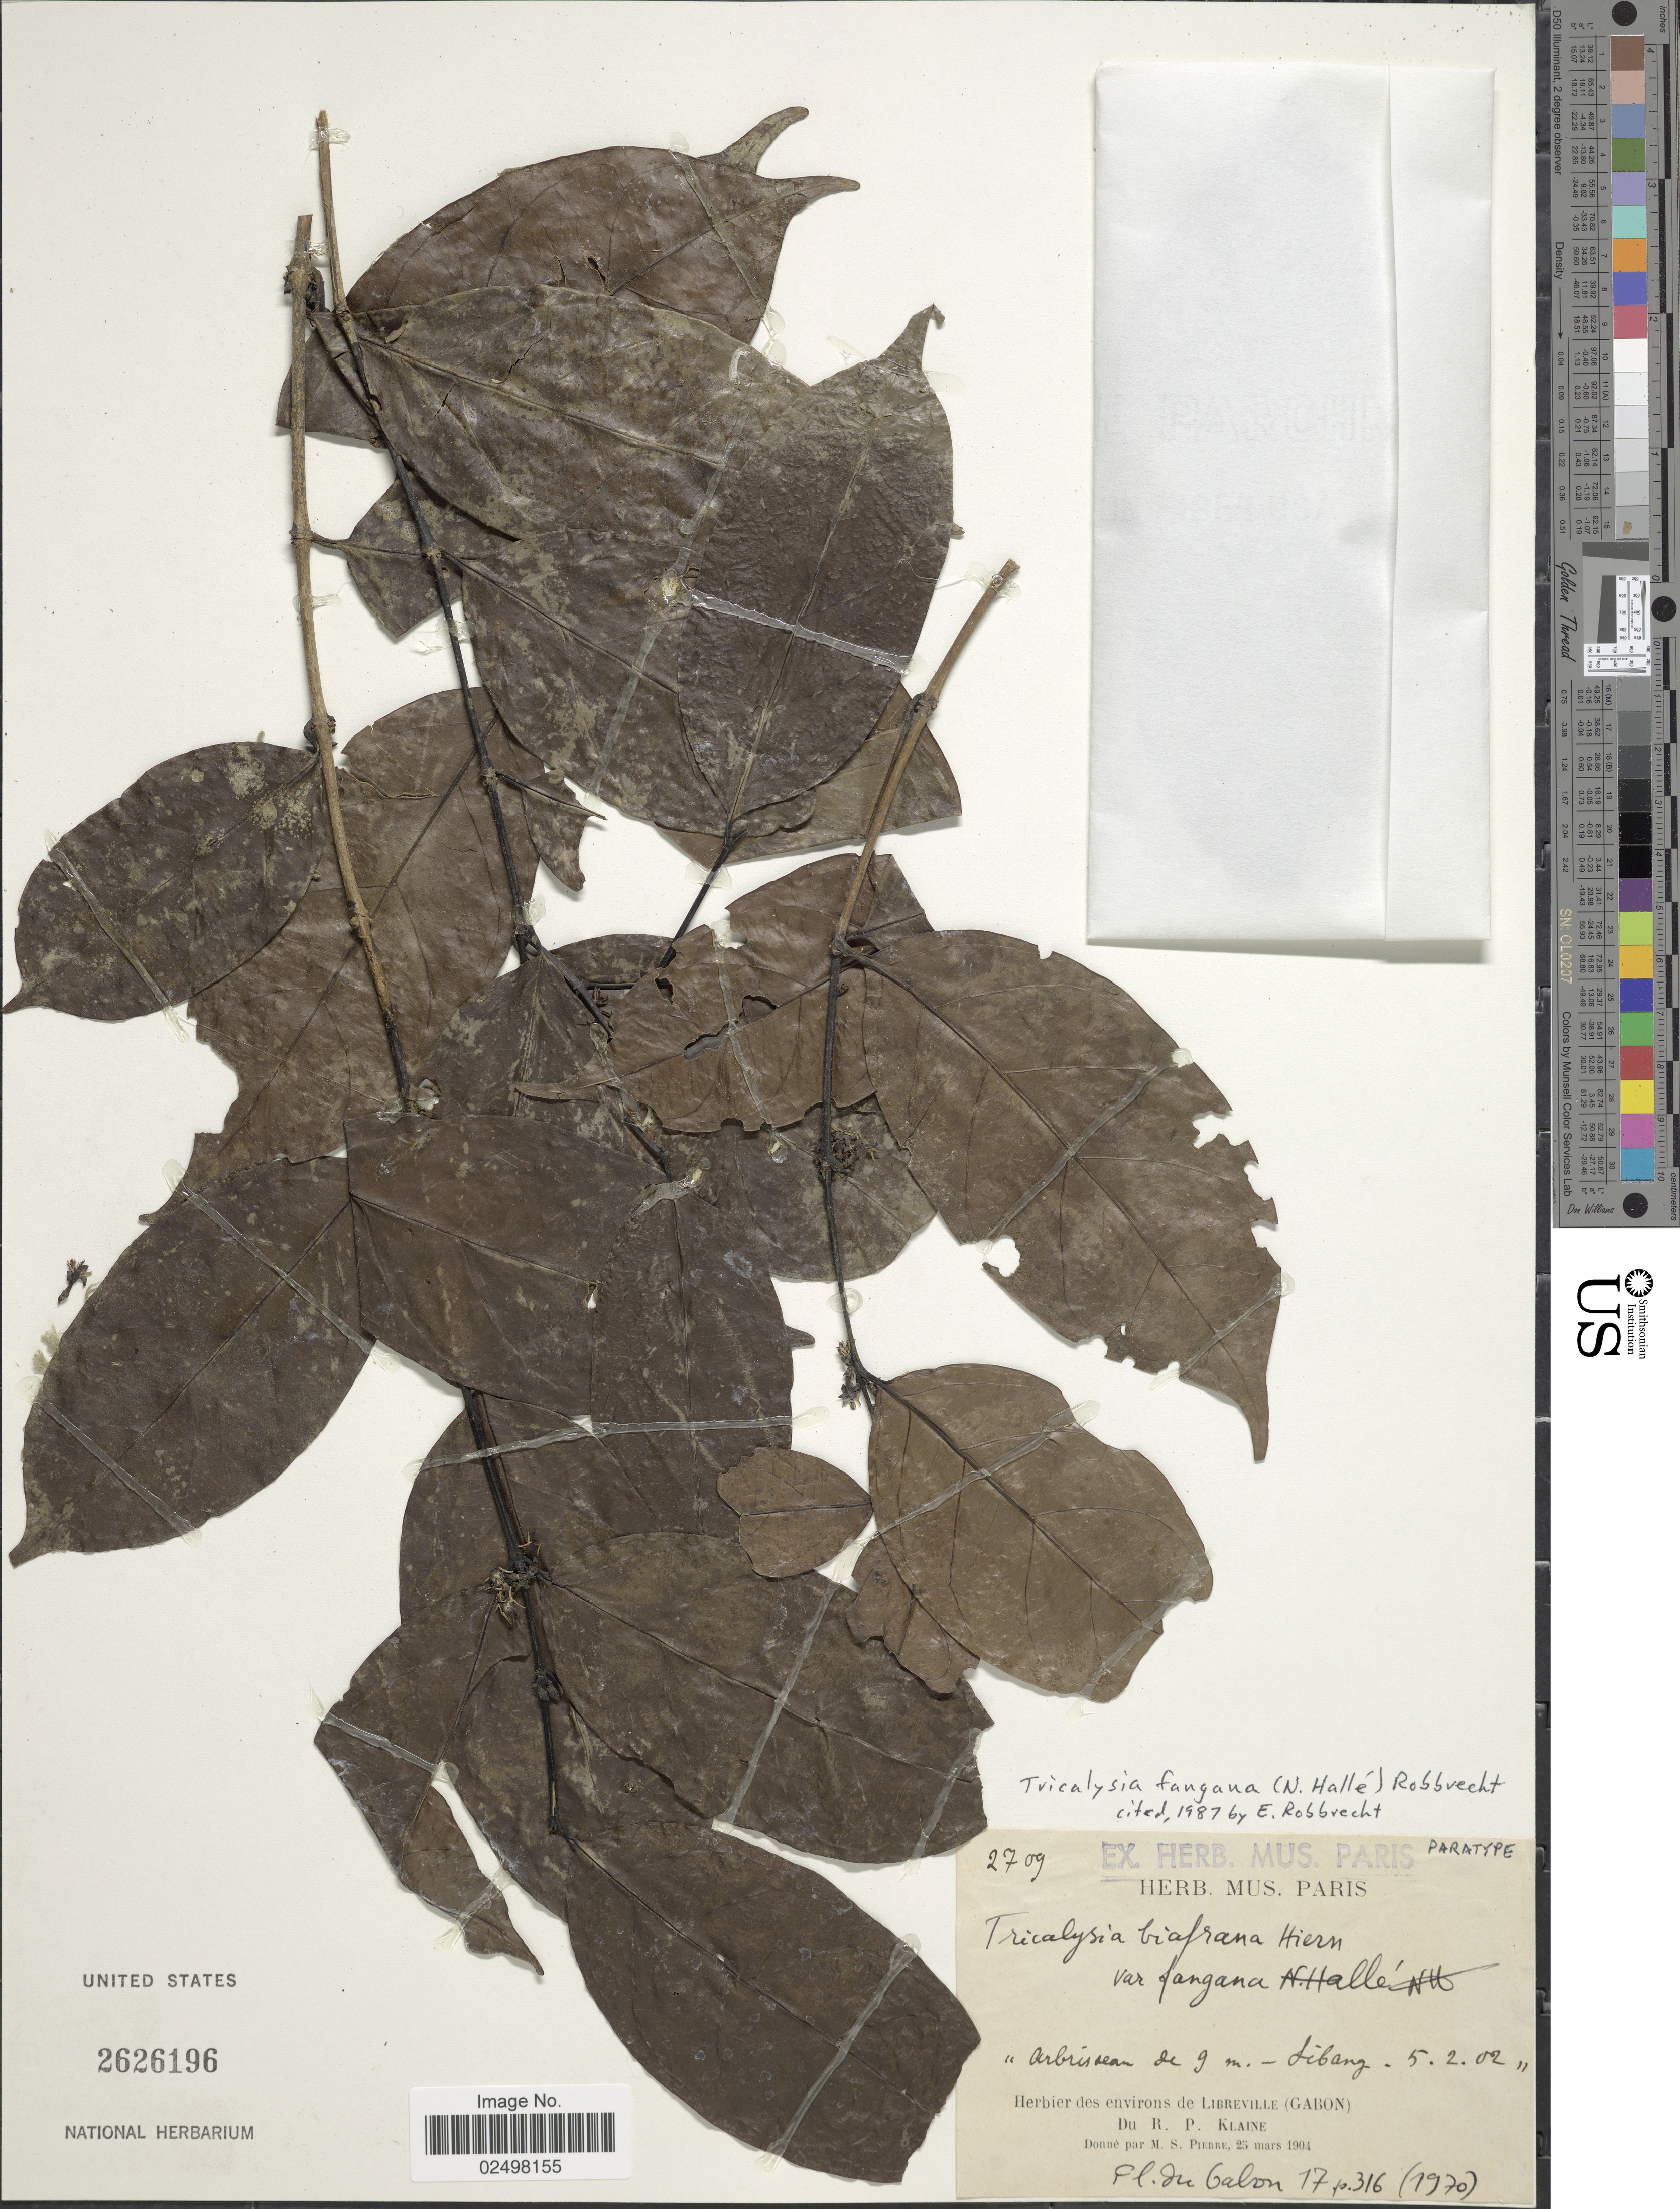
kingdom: Plantae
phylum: Tracheophyta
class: Magnoliopsida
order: Gentianales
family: Rubiaceae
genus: Tricalysia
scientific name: Tricalysia fangana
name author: (N. Hallé) Robbr.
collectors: R. Klaine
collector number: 2709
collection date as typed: Transcribed d/m/y: 5/2/2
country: Gabon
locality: Des environs de Libreville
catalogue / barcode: US 2626196